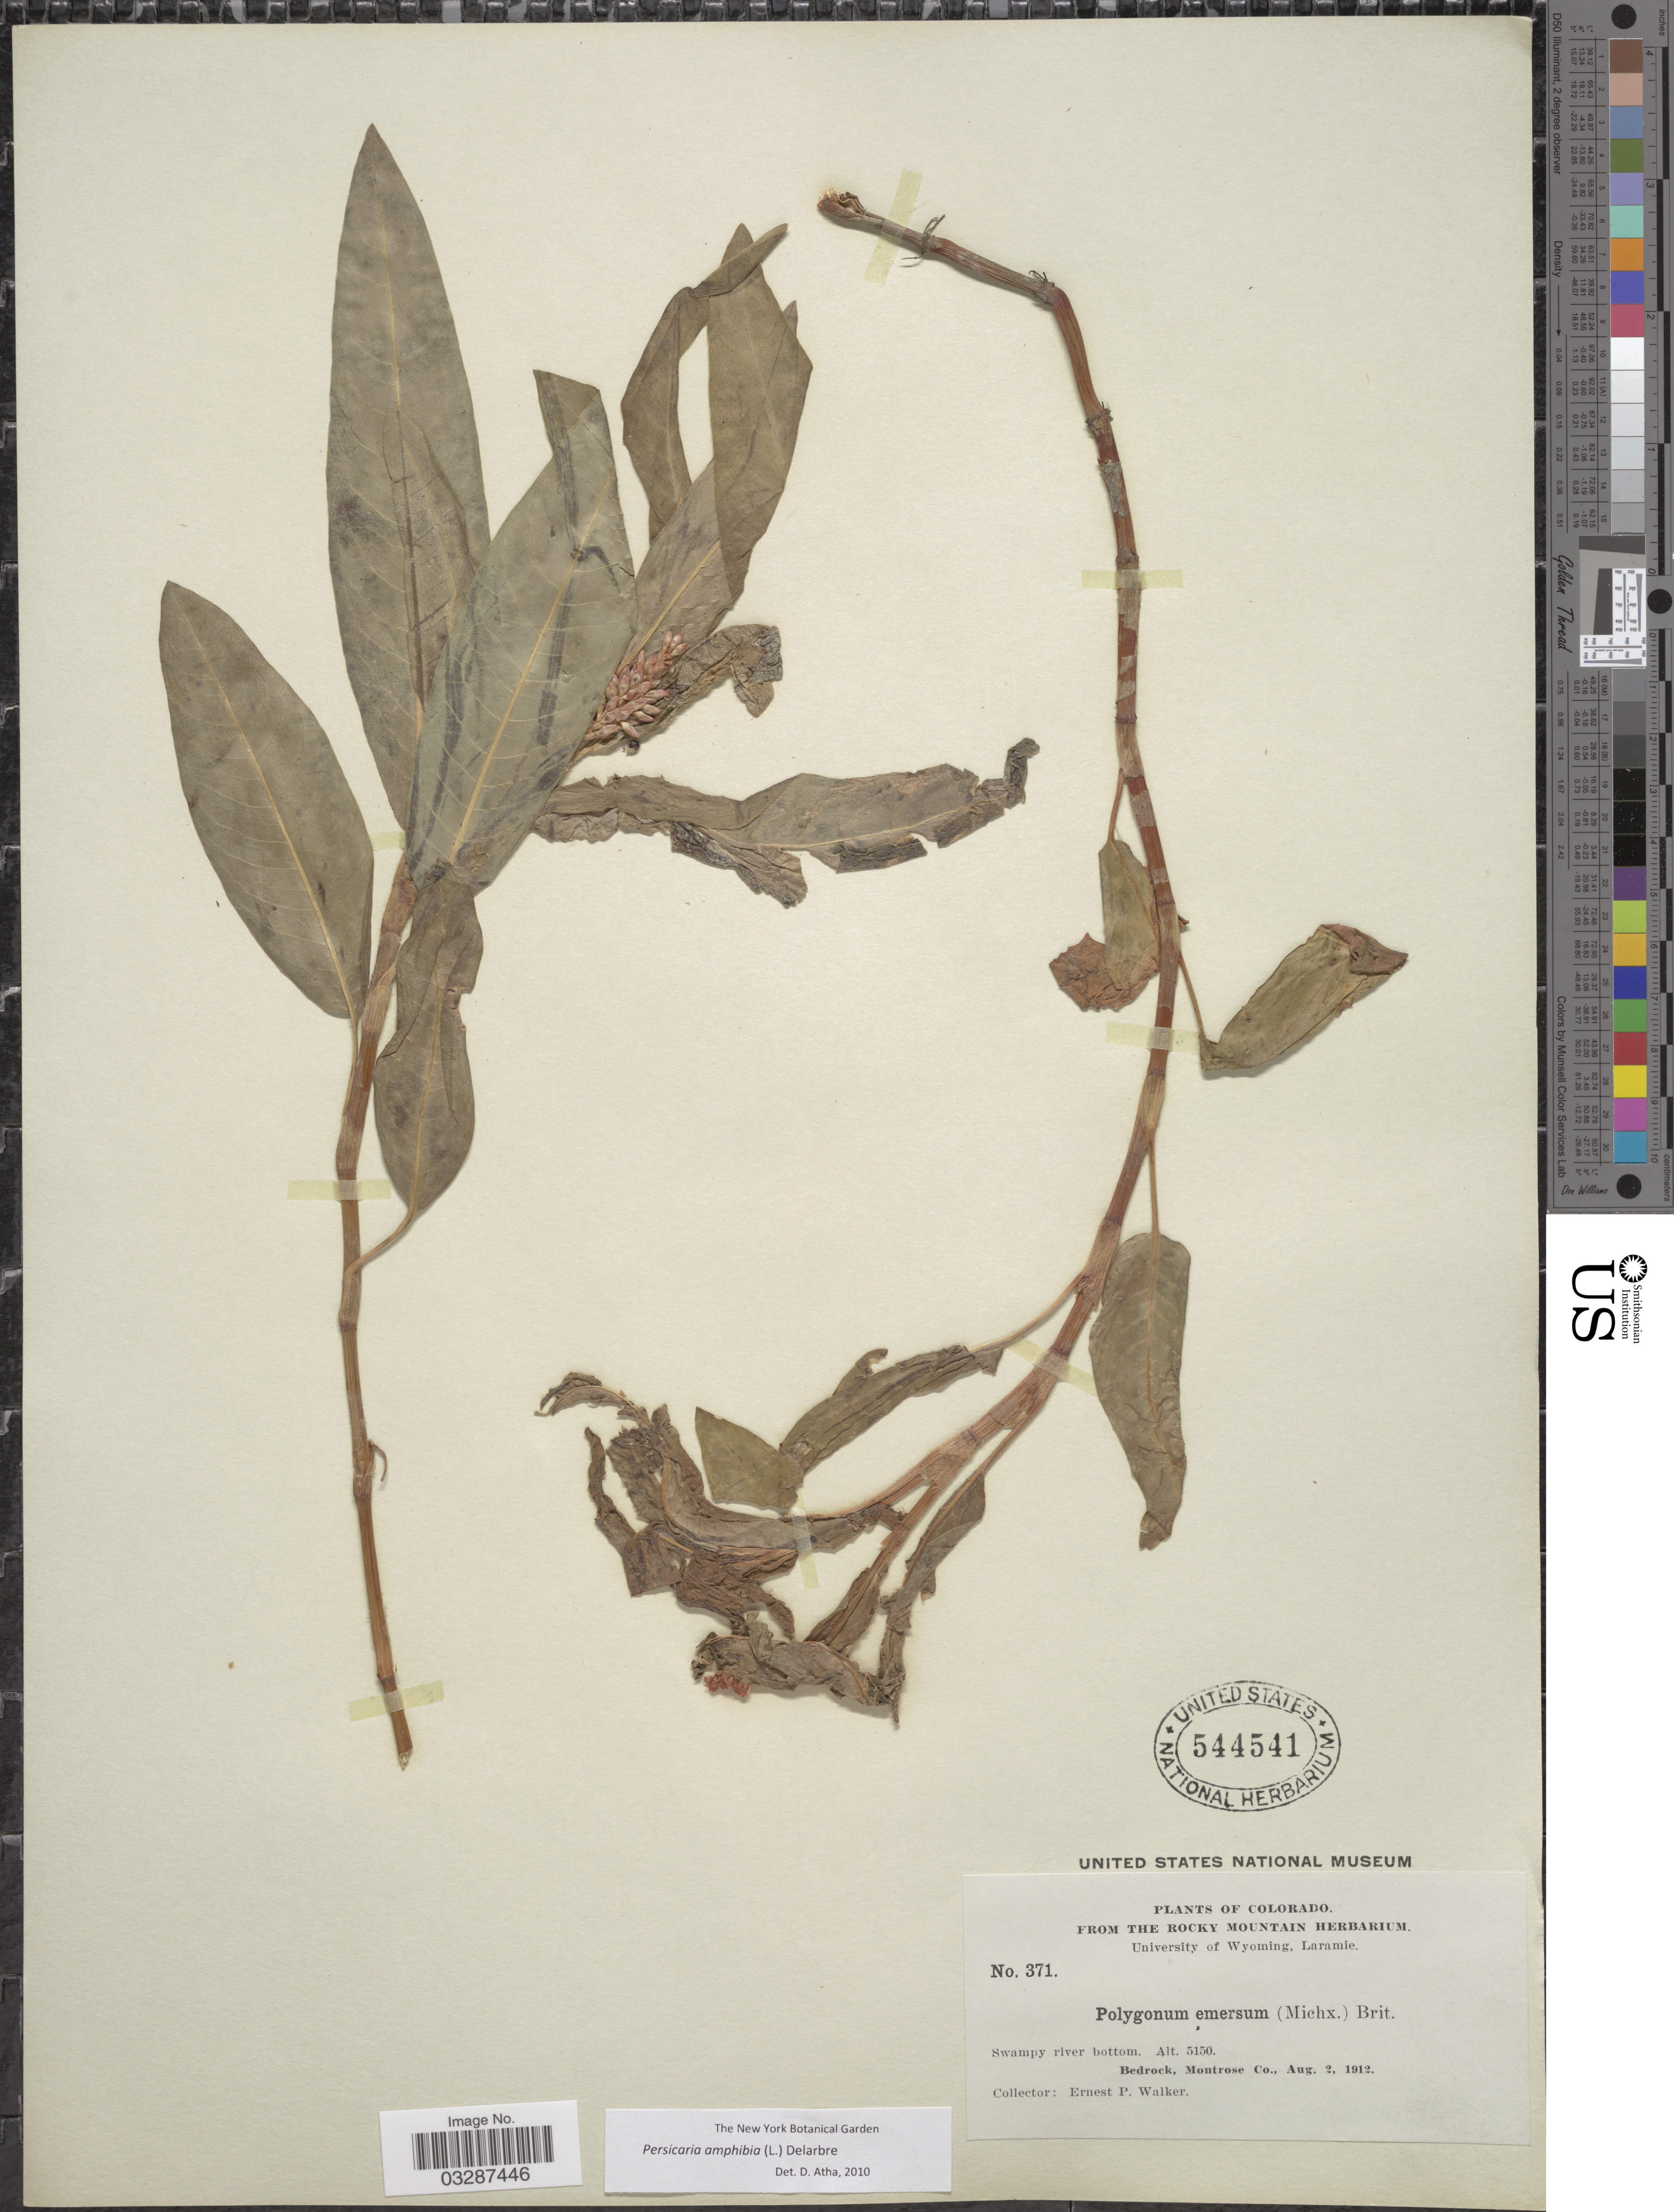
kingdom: Plantae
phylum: Tracheophyta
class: Magnoliopsida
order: Caryophyllales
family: Polygonaceae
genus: Persicaria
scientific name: Persicaria amphibia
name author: (L.) Delarbre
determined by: Atha, D. E.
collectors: E. P. Walker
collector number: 371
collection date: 1912-08-02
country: United States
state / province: Colorado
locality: Bedrock, Montrose Co.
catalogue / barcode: US 544541